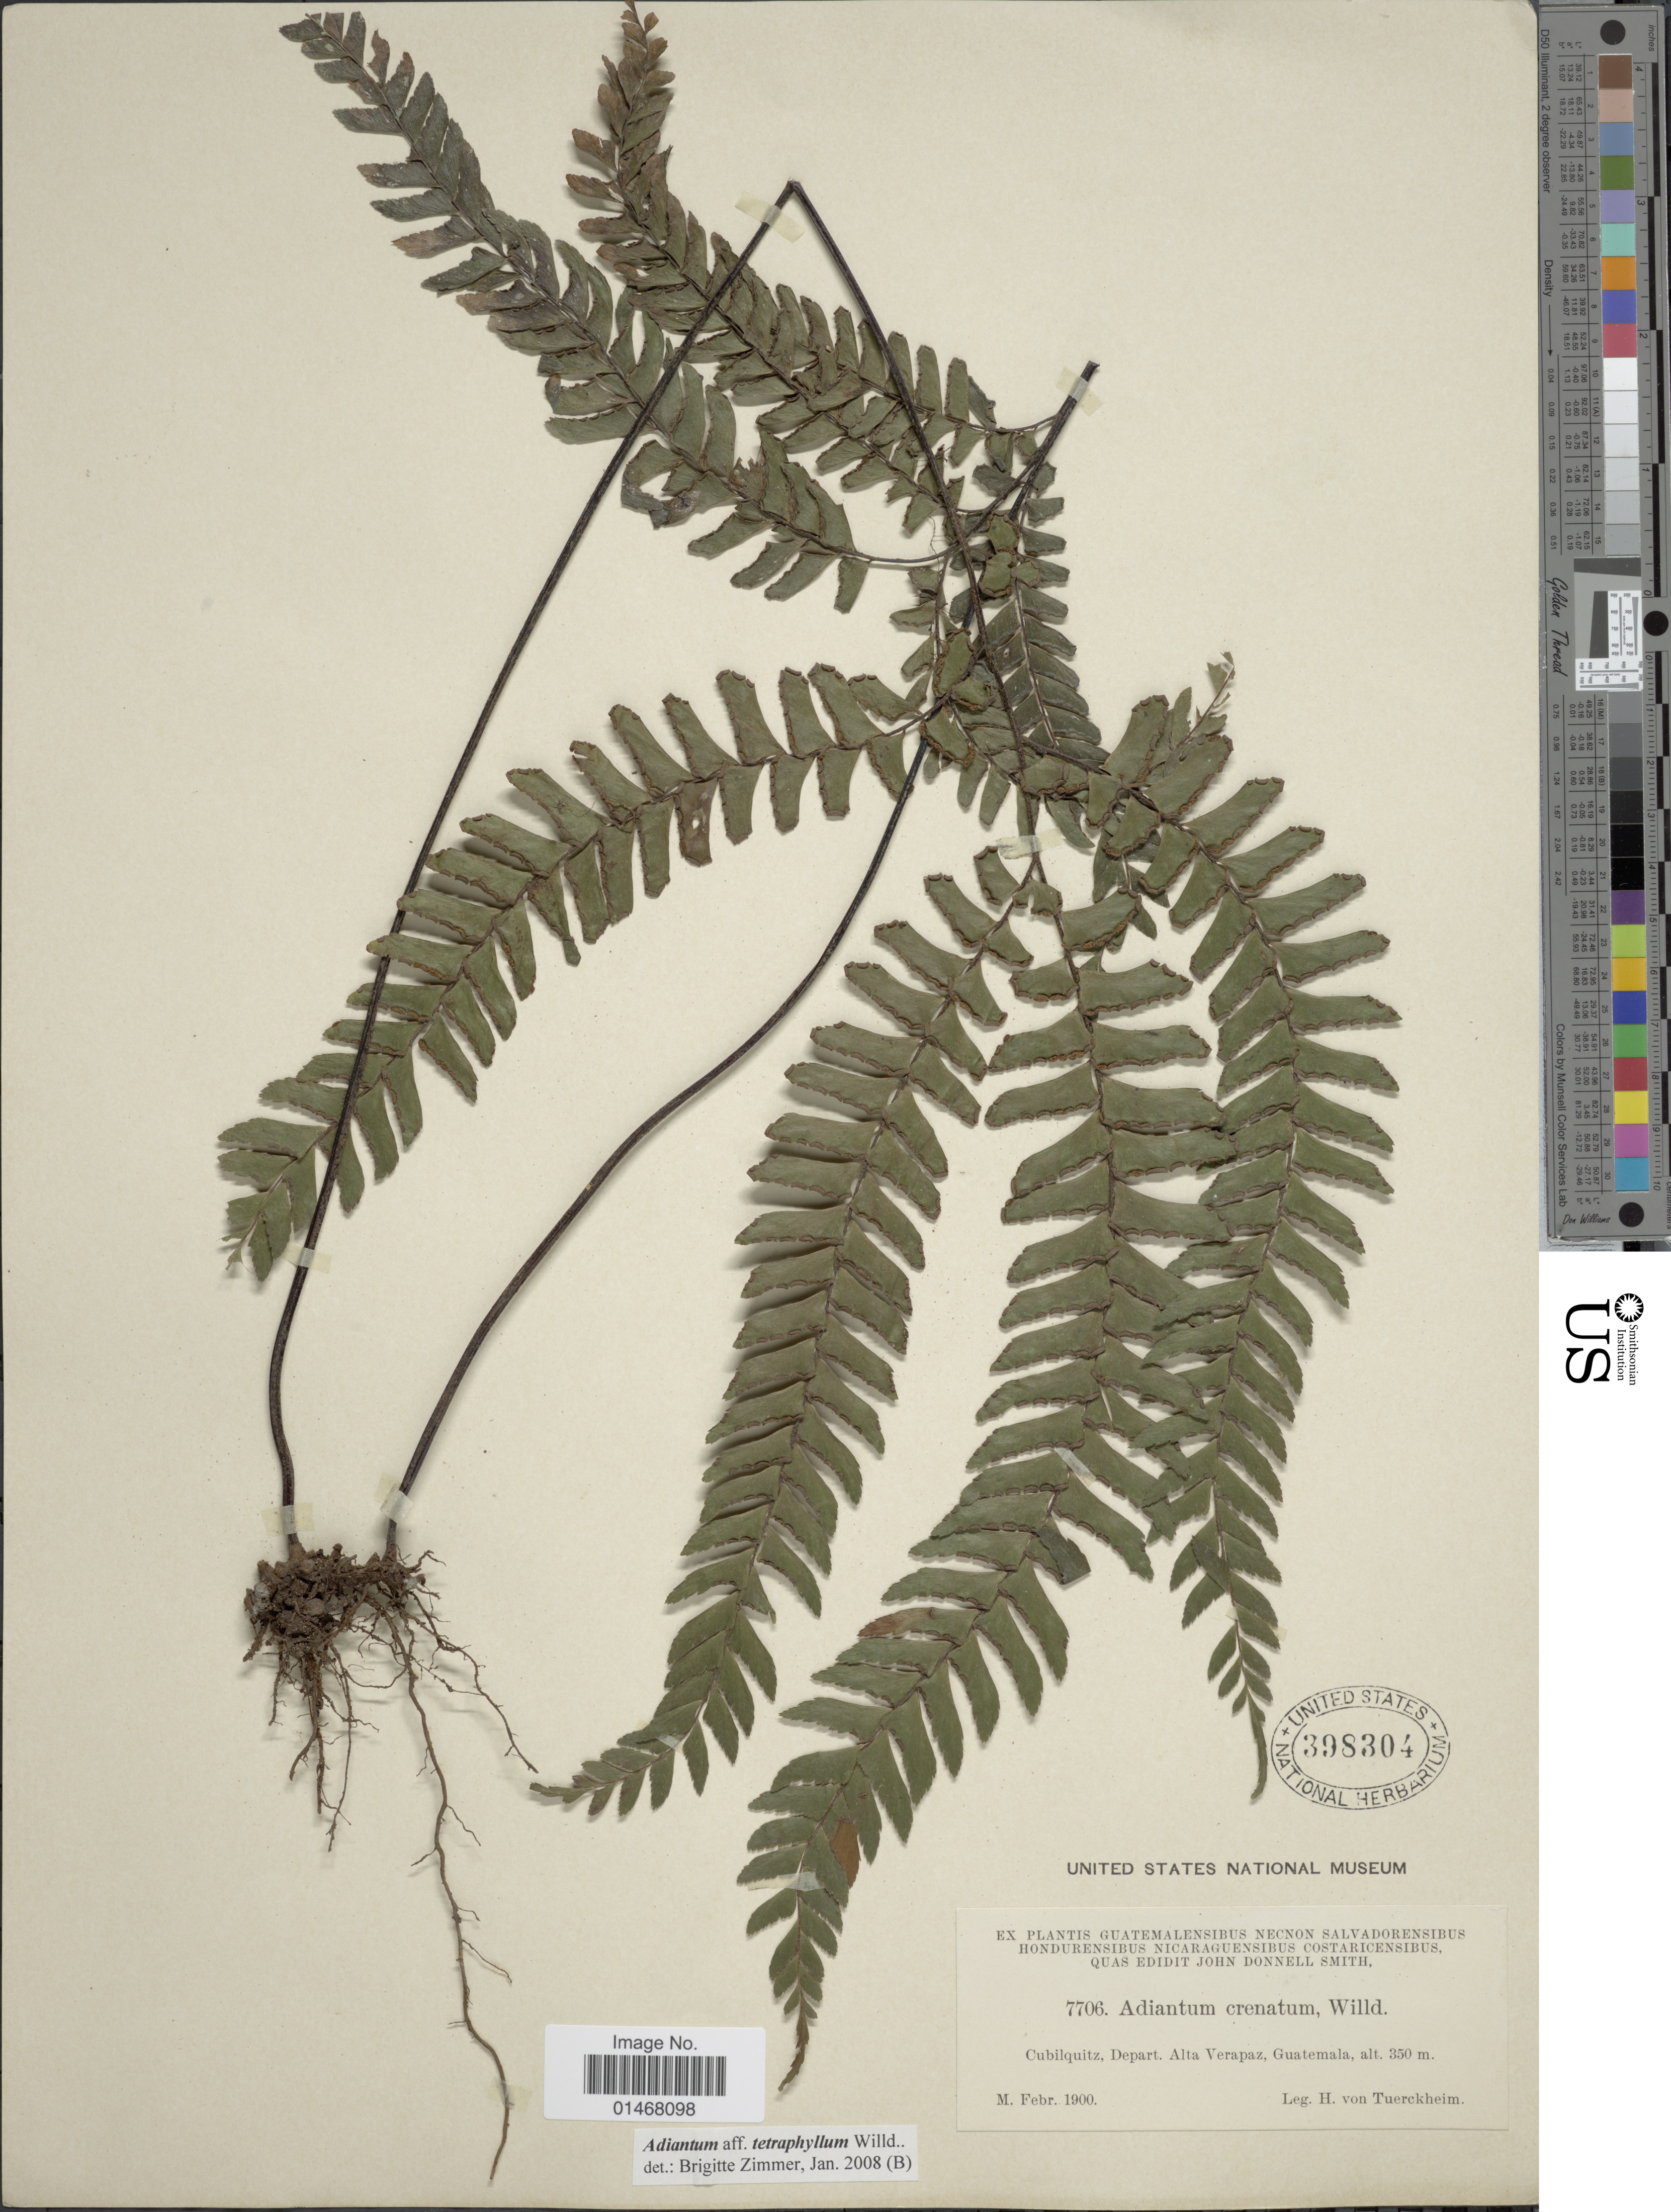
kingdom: Plantae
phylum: Tracheophyta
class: Polypodiopsida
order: Polypodiales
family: Pteridaceae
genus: Adiantum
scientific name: Adiantum tetraphyllum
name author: Humb. & Bonpl. ex Willd.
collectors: H. von Türckheim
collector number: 7706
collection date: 1900-02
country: Guatemala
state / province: Alta Verapaz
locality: Cubilquitz, Depart. Alta Verapaz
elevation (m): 350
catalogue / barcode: US 398304